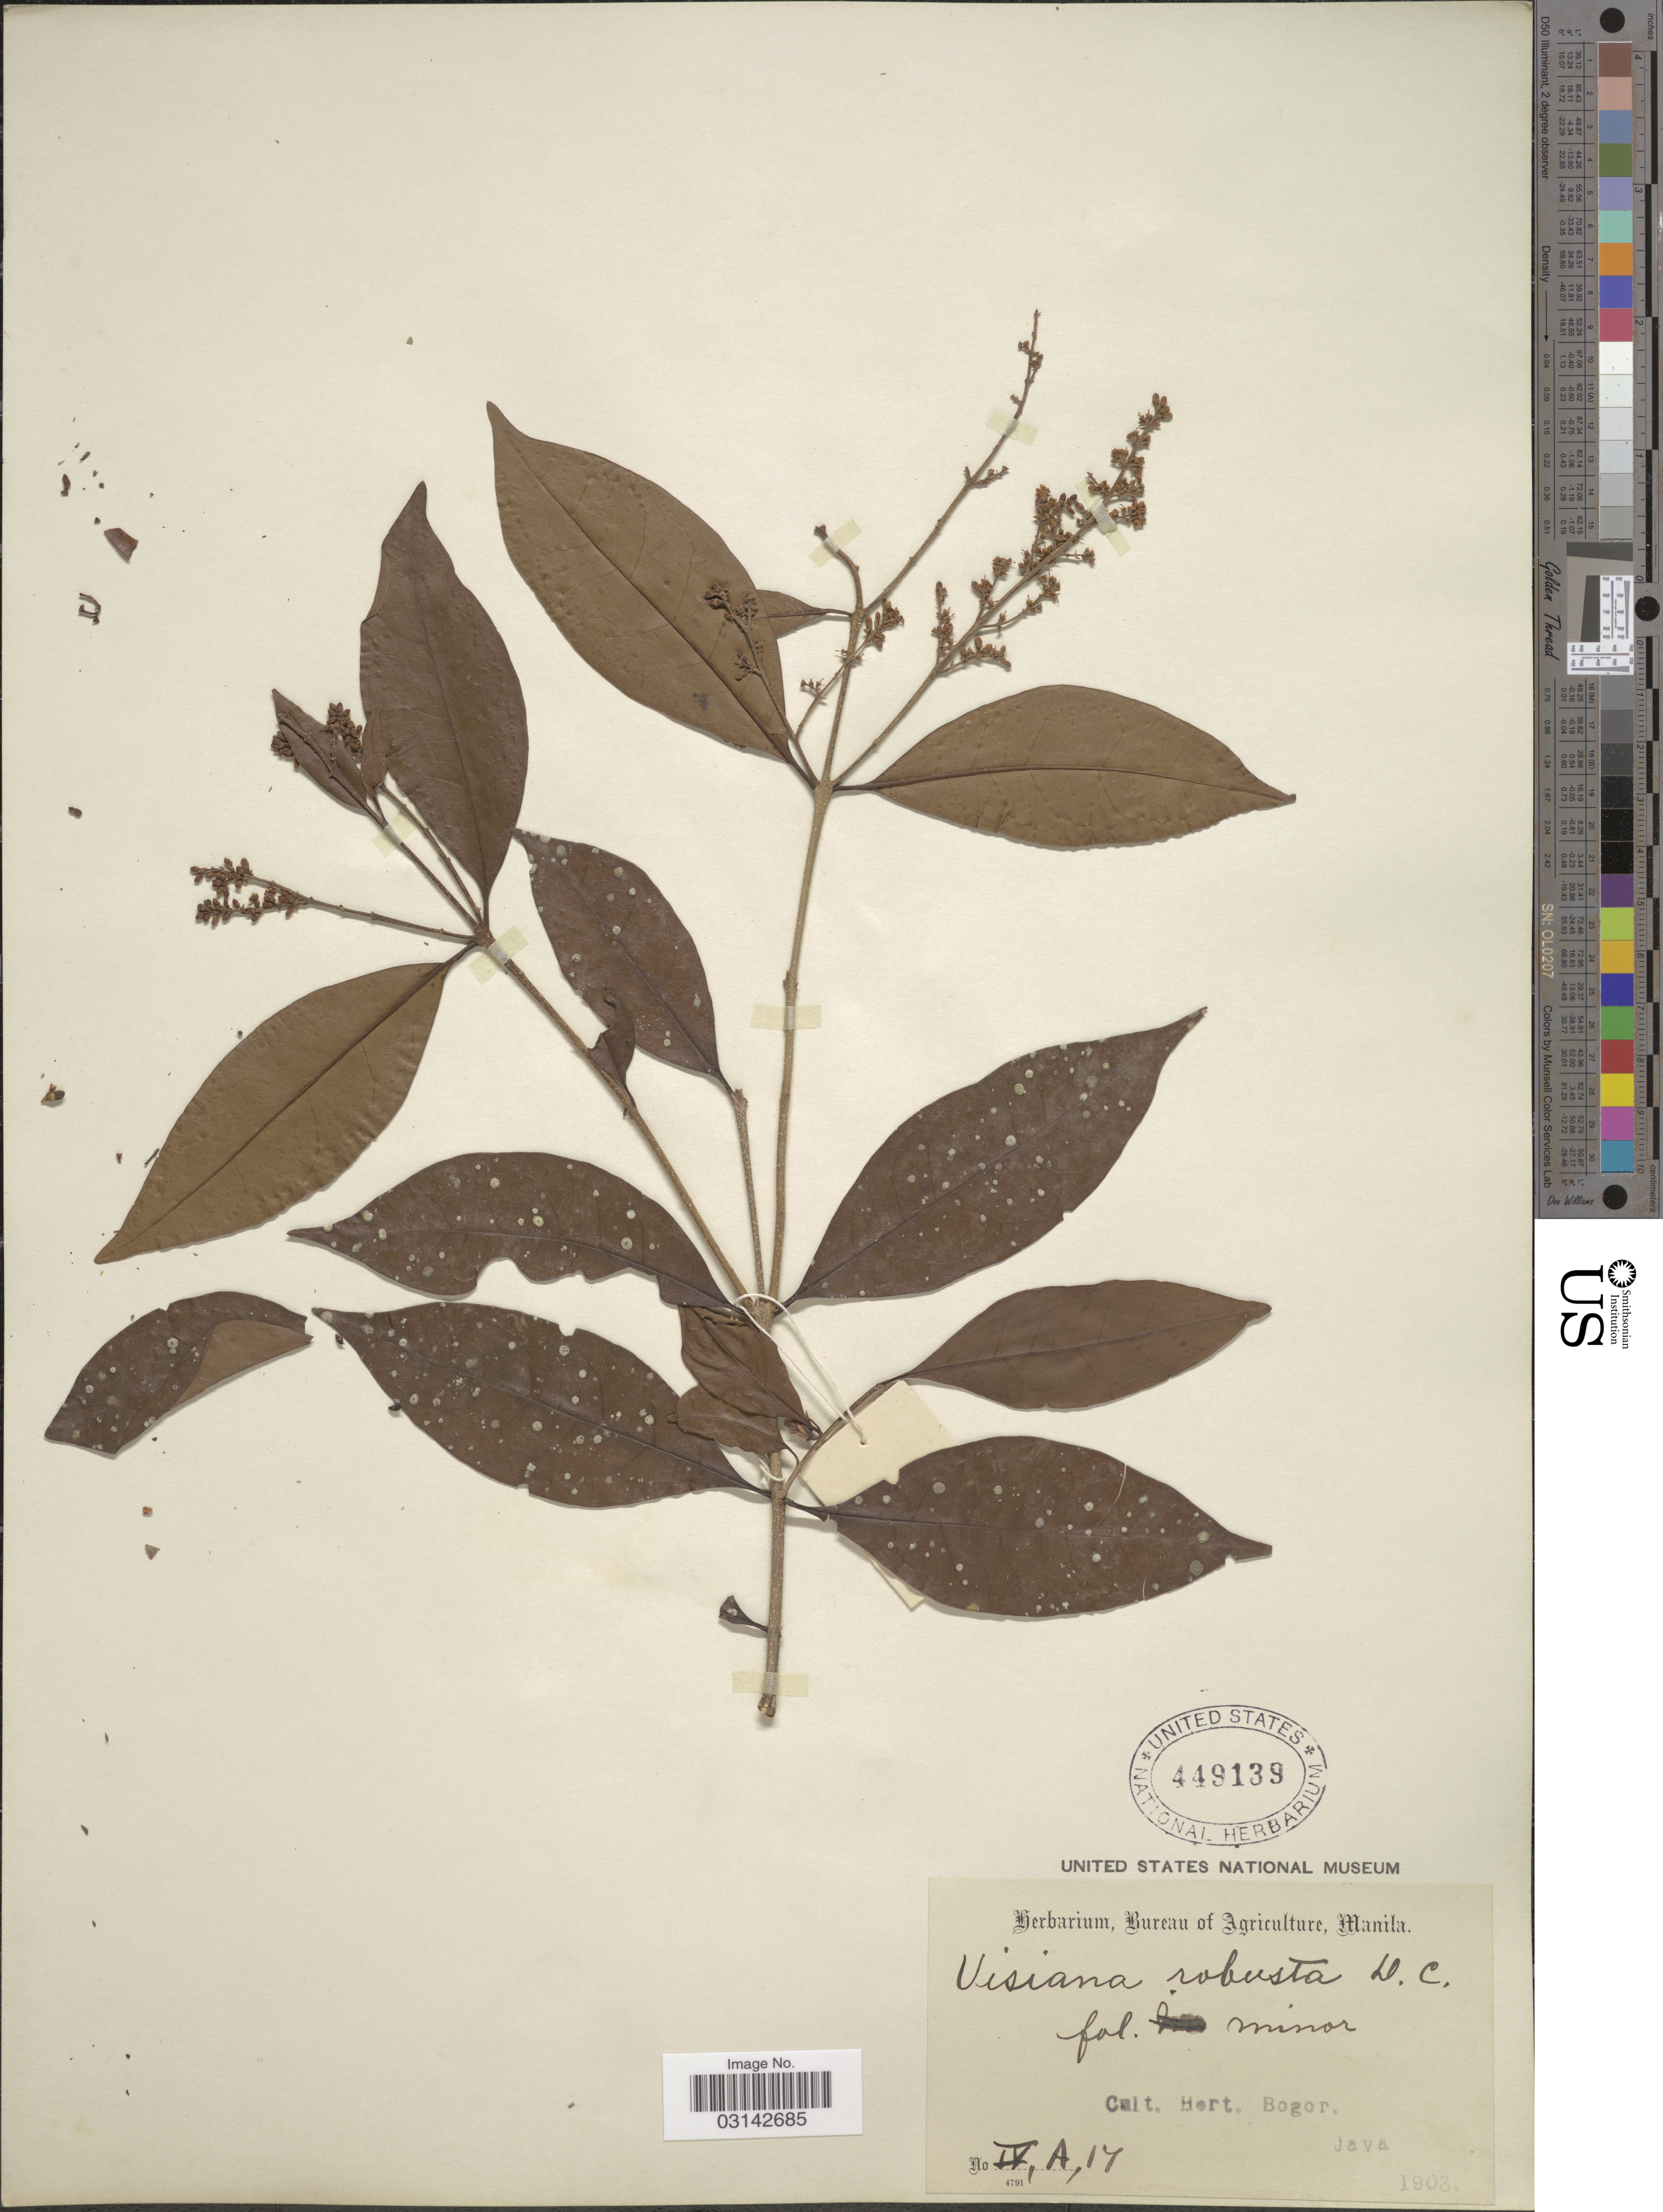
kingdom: Plantae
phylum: Tracheophyta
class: Magnoliopsida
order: Lamiales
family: Oleaceae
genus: Ligustrum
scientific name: Ligustrum glomeratum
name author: Blume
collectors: Ex herb. Bureau of Agriculture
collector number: IV,A,17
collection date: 1903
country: Indonesia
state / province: Java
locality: Fol [interpreted]. Minor. [unsure placement] Cult. Hort. Bogor.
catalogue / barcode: US 449139